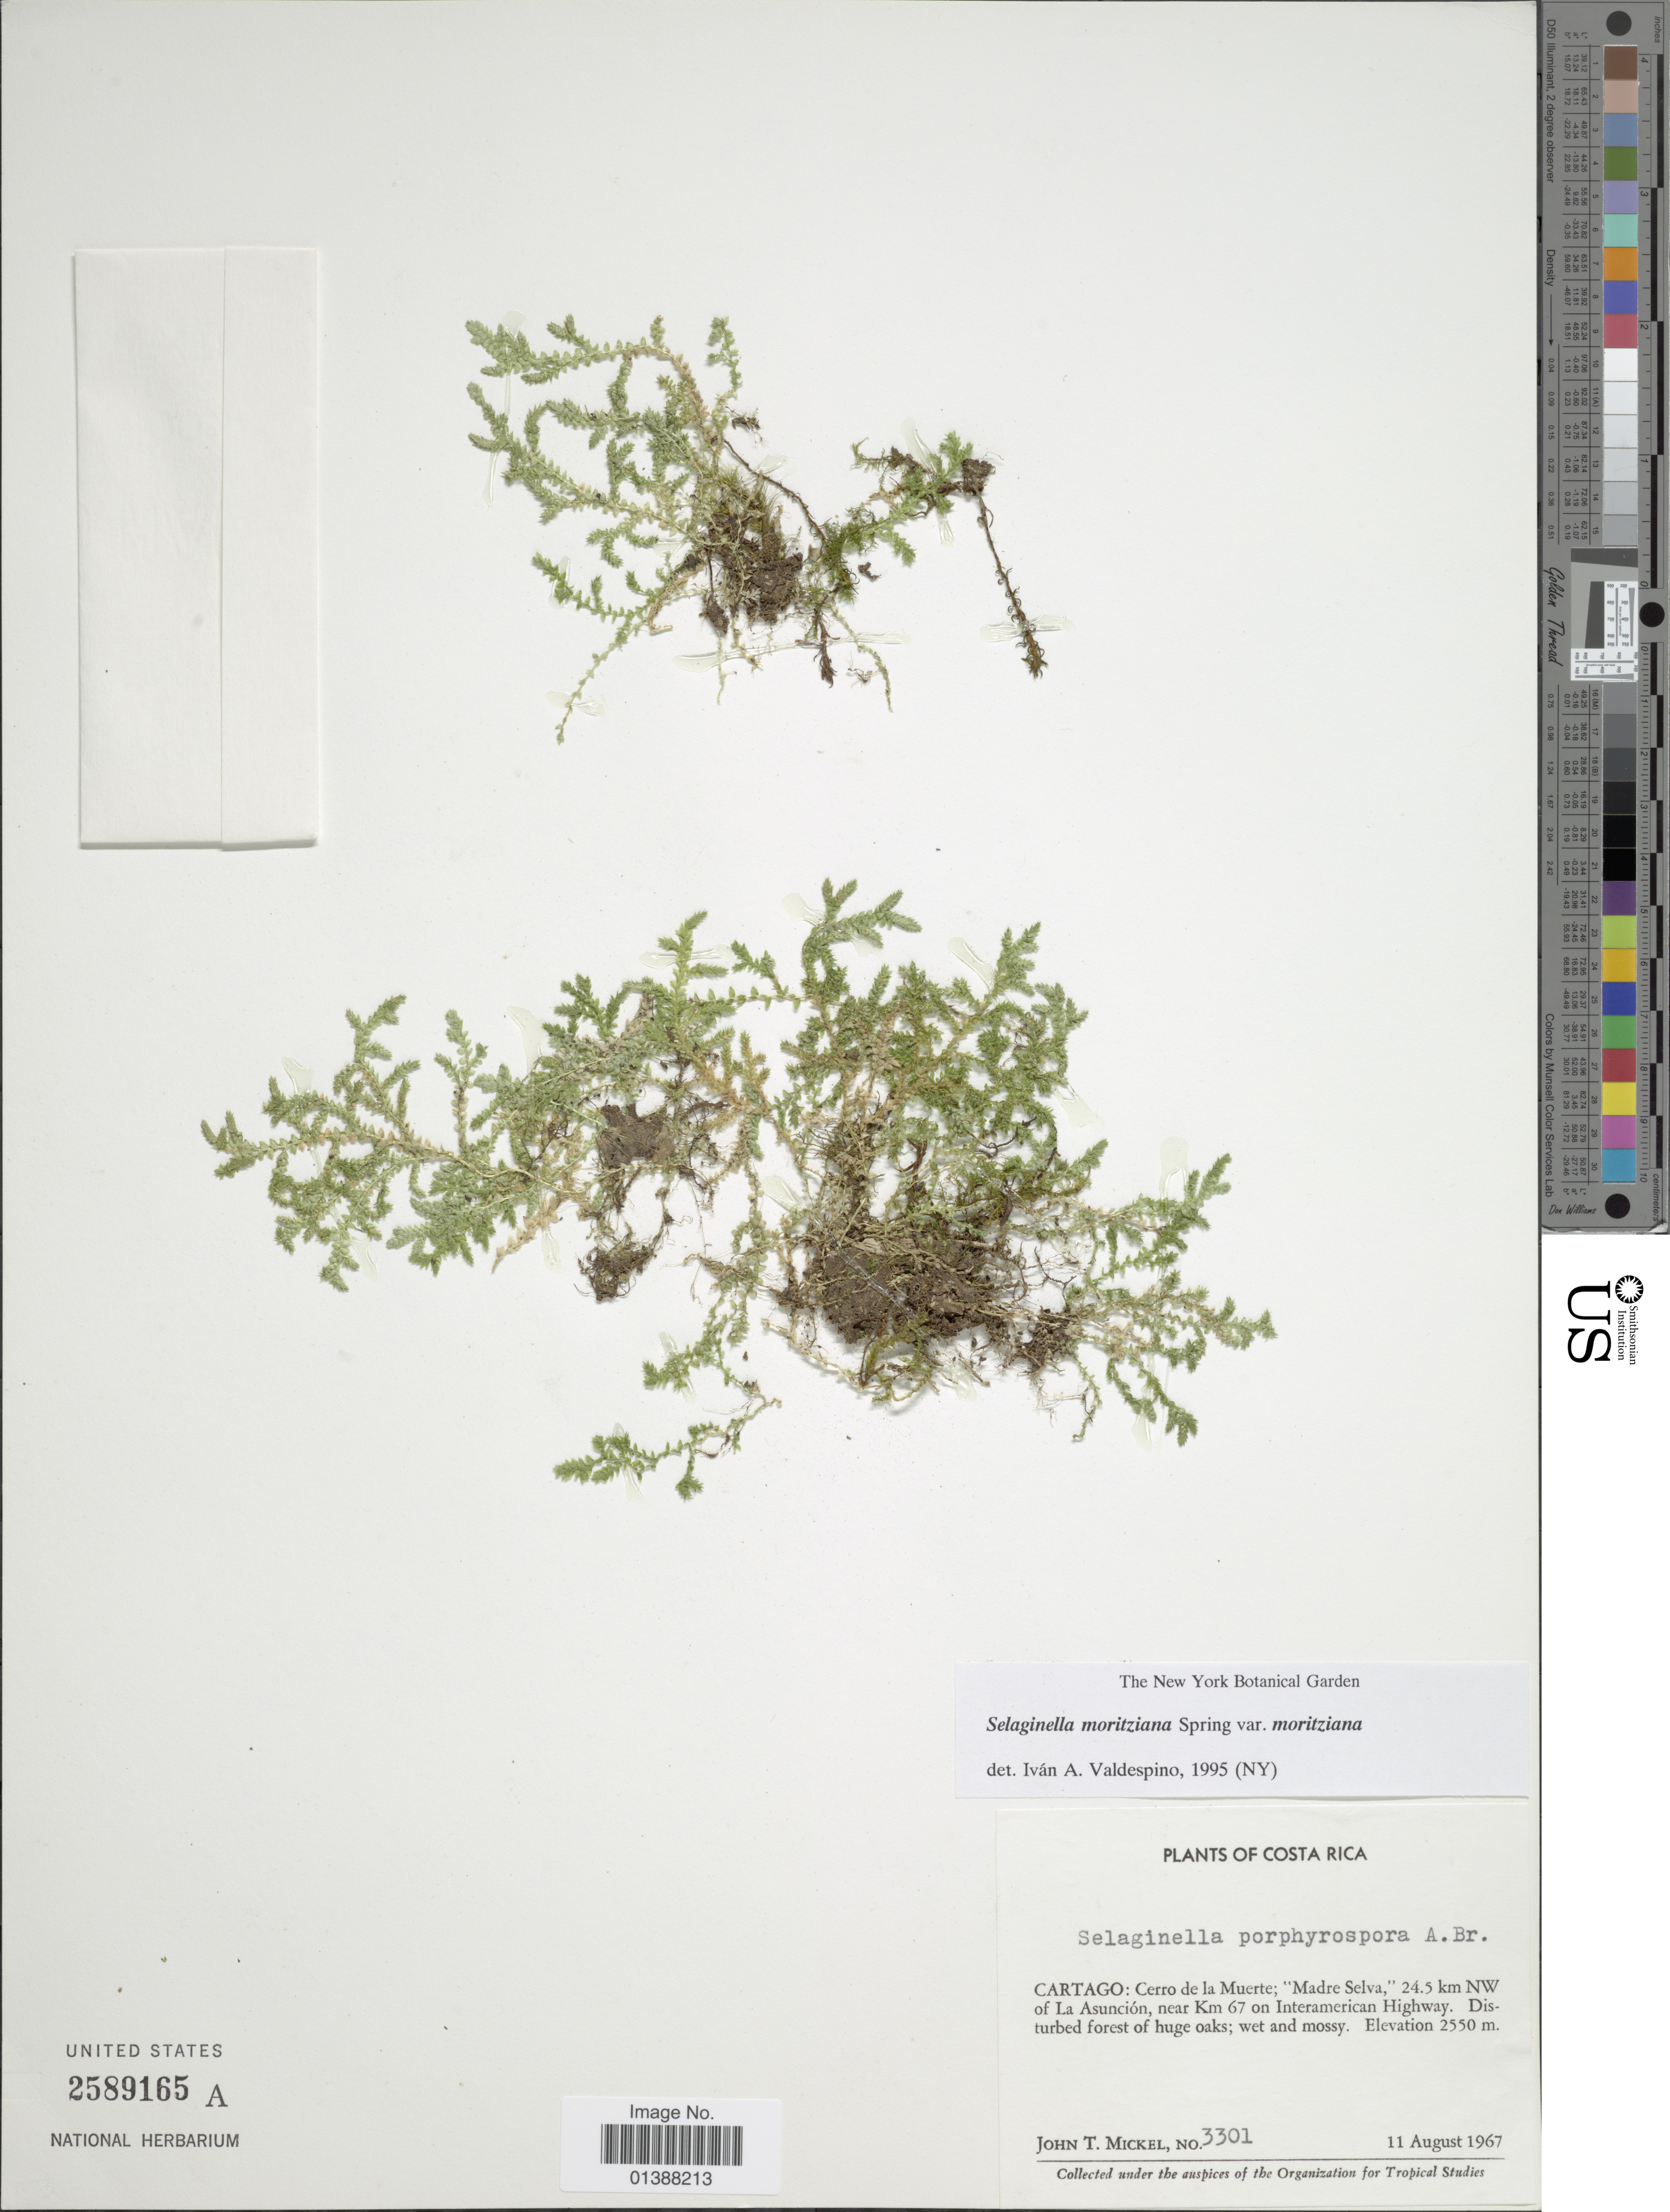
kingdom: Plantae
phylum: Tracheophyta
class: Lycopodiopsida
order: Selaginellales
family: Selaginellaceae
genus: Selaginella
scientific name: Selaginella moritziana var. moritziana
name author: Spring ex Klotzsch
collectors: J. T. Mickel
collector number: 3301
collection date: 1967-08-11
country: Costa Rica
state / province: Cartago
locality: Cerro de la Muerte; 'Madre Selva, ' 24.5 km NW of La Asunción,near Km 67 on Interamerican HIghway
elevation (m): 2550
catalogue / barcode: US 2589165A